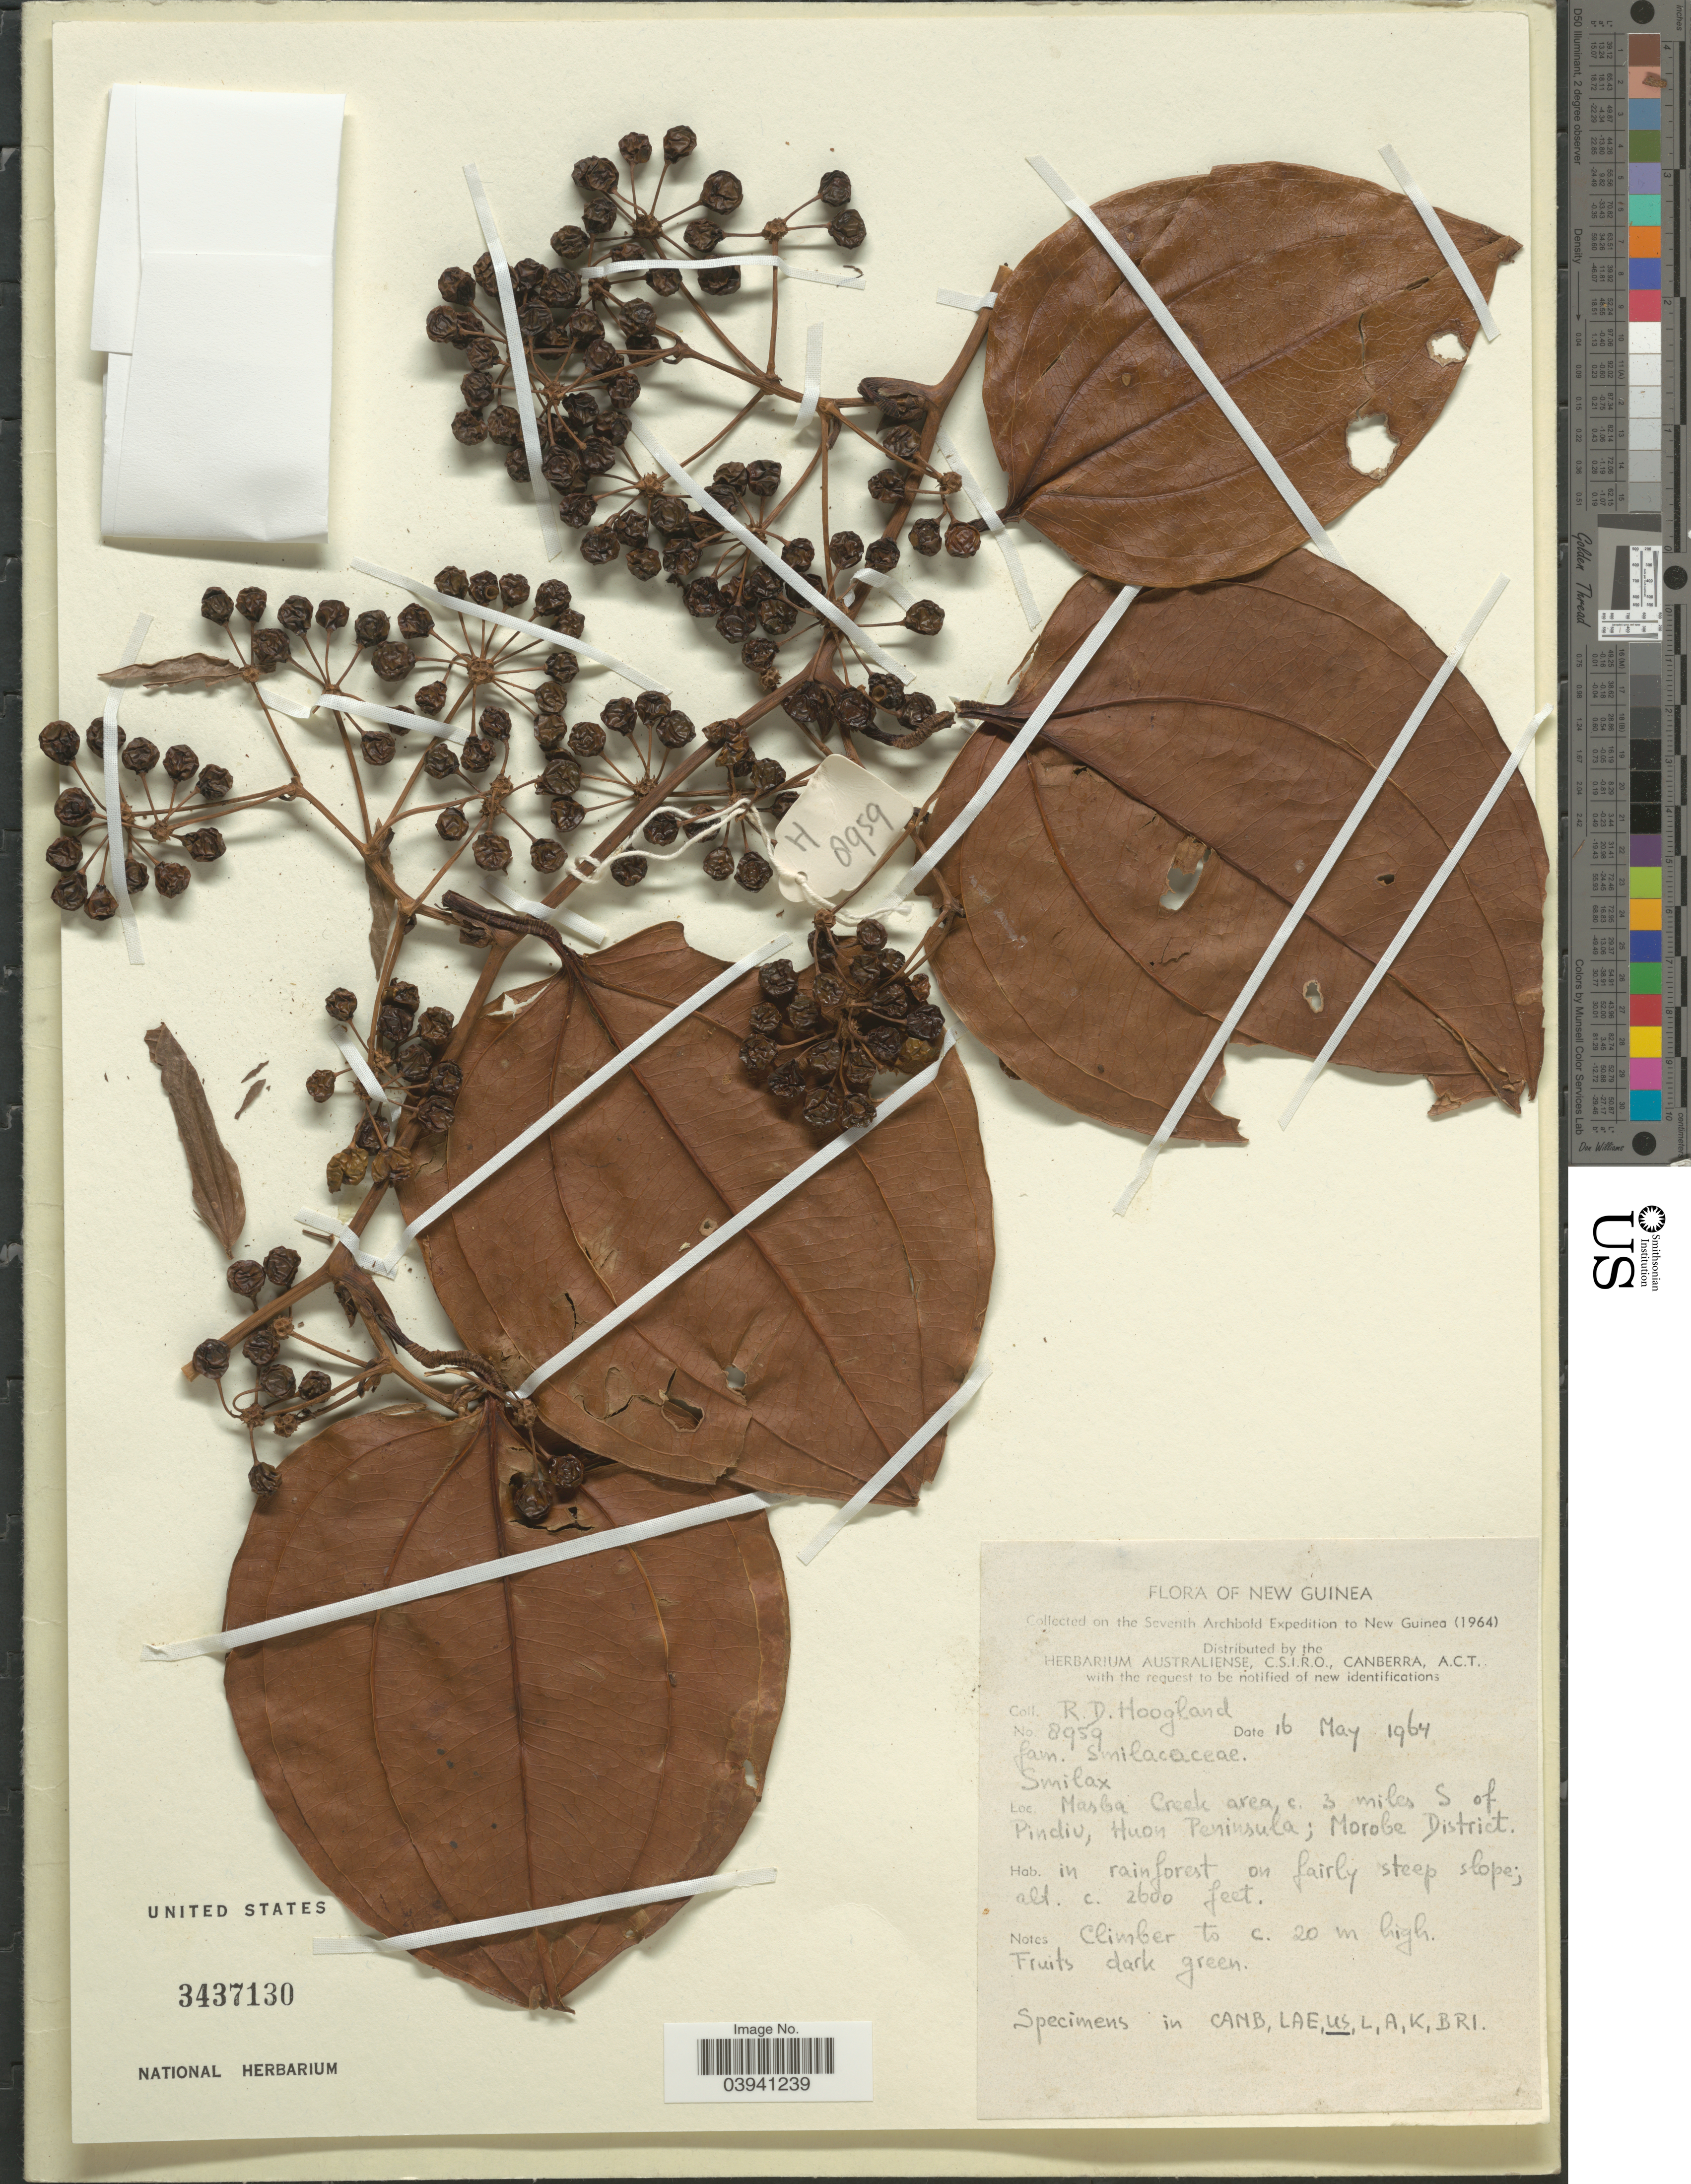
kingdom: Plantae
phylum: Tracheophyta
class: Liliopsida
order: Liliales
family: Smilacaceae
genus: Smilax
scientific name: Smilax sp.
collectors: R. D. Hoogland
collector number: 8959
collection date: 1964-05-16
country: Papua New Guinea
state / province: Morobe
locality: New Guinea. Masba Creek area, c. 3 miles S of Pindiu, Huon Peninsula; Morobe District.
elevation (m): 792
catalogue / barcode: US 3437130